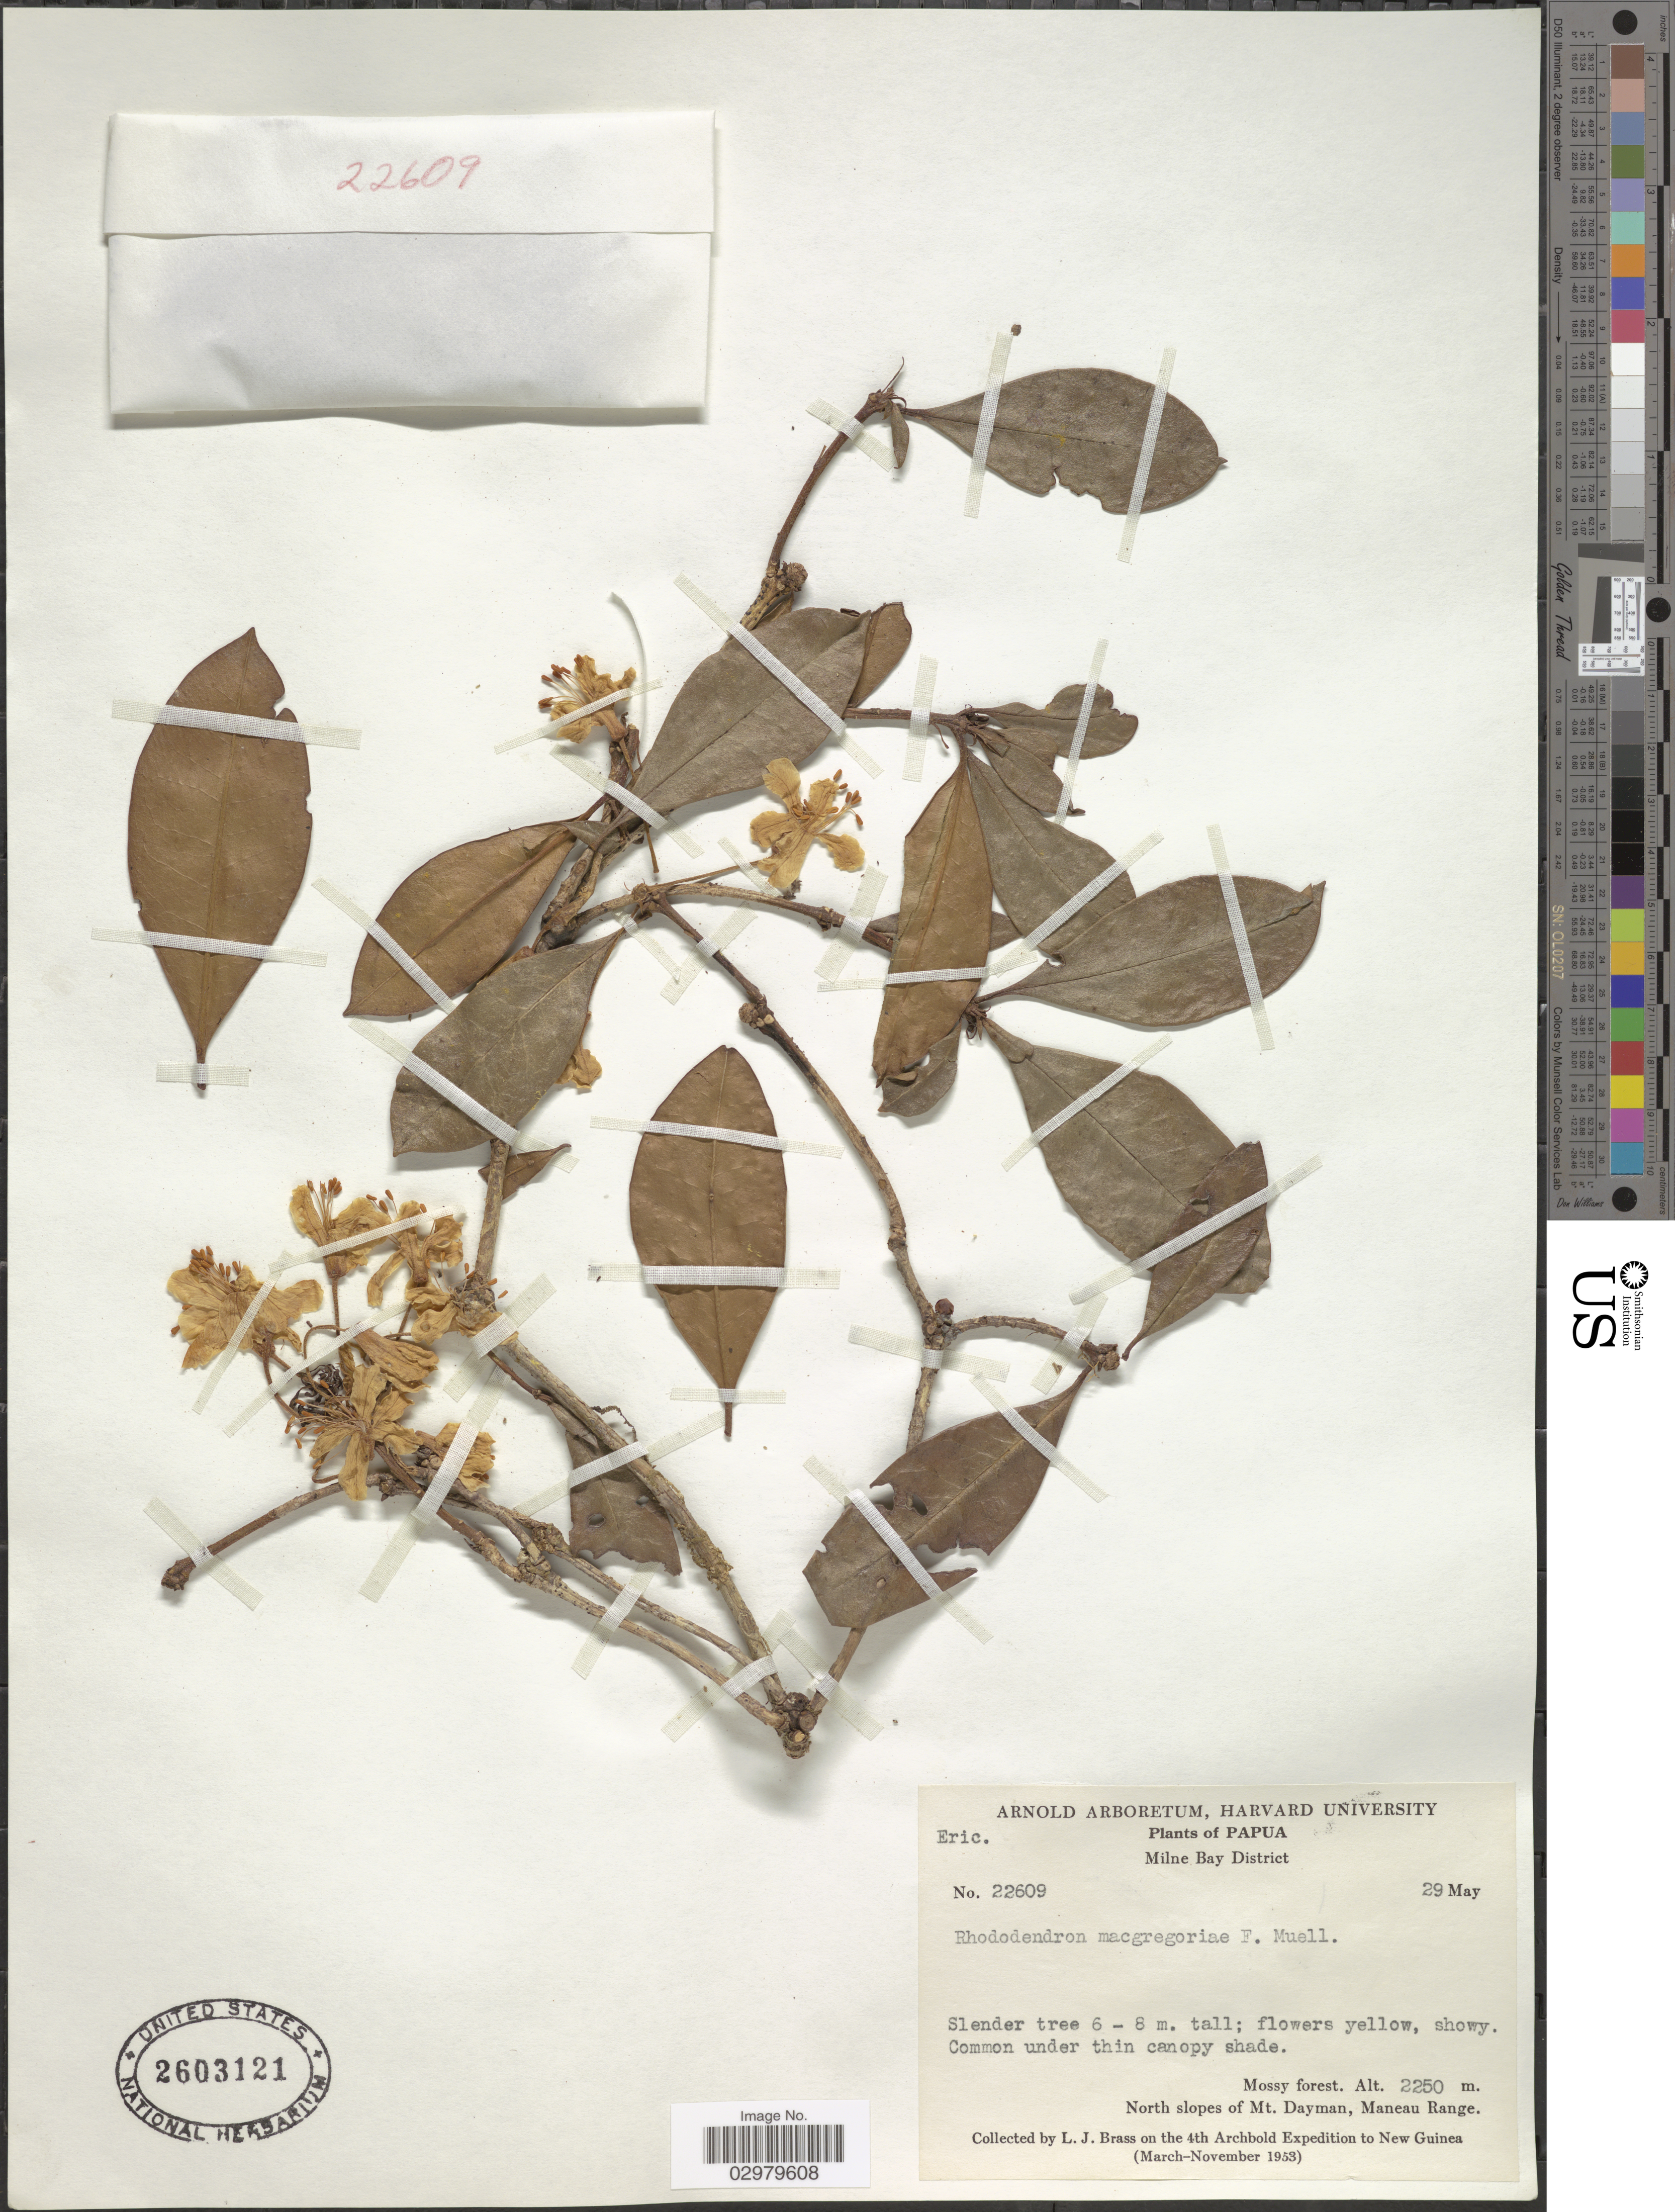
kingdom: Plantae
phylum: Tracheophyta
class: Magnoliopsida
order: Ericales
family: Ericaceae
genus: Rhododendron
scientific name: Rhododendron macgregoriae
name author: F. Muell.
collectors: L. J. Brass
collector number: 22609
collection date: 1953-05-29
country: Papua New Guinea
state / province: Milne Bay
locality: Papua. Milne Bay District Mossy forest. North slopes of Mt. Dayman, Maneau Range. New Guinea.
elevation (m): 2250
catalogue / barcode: US 2603121